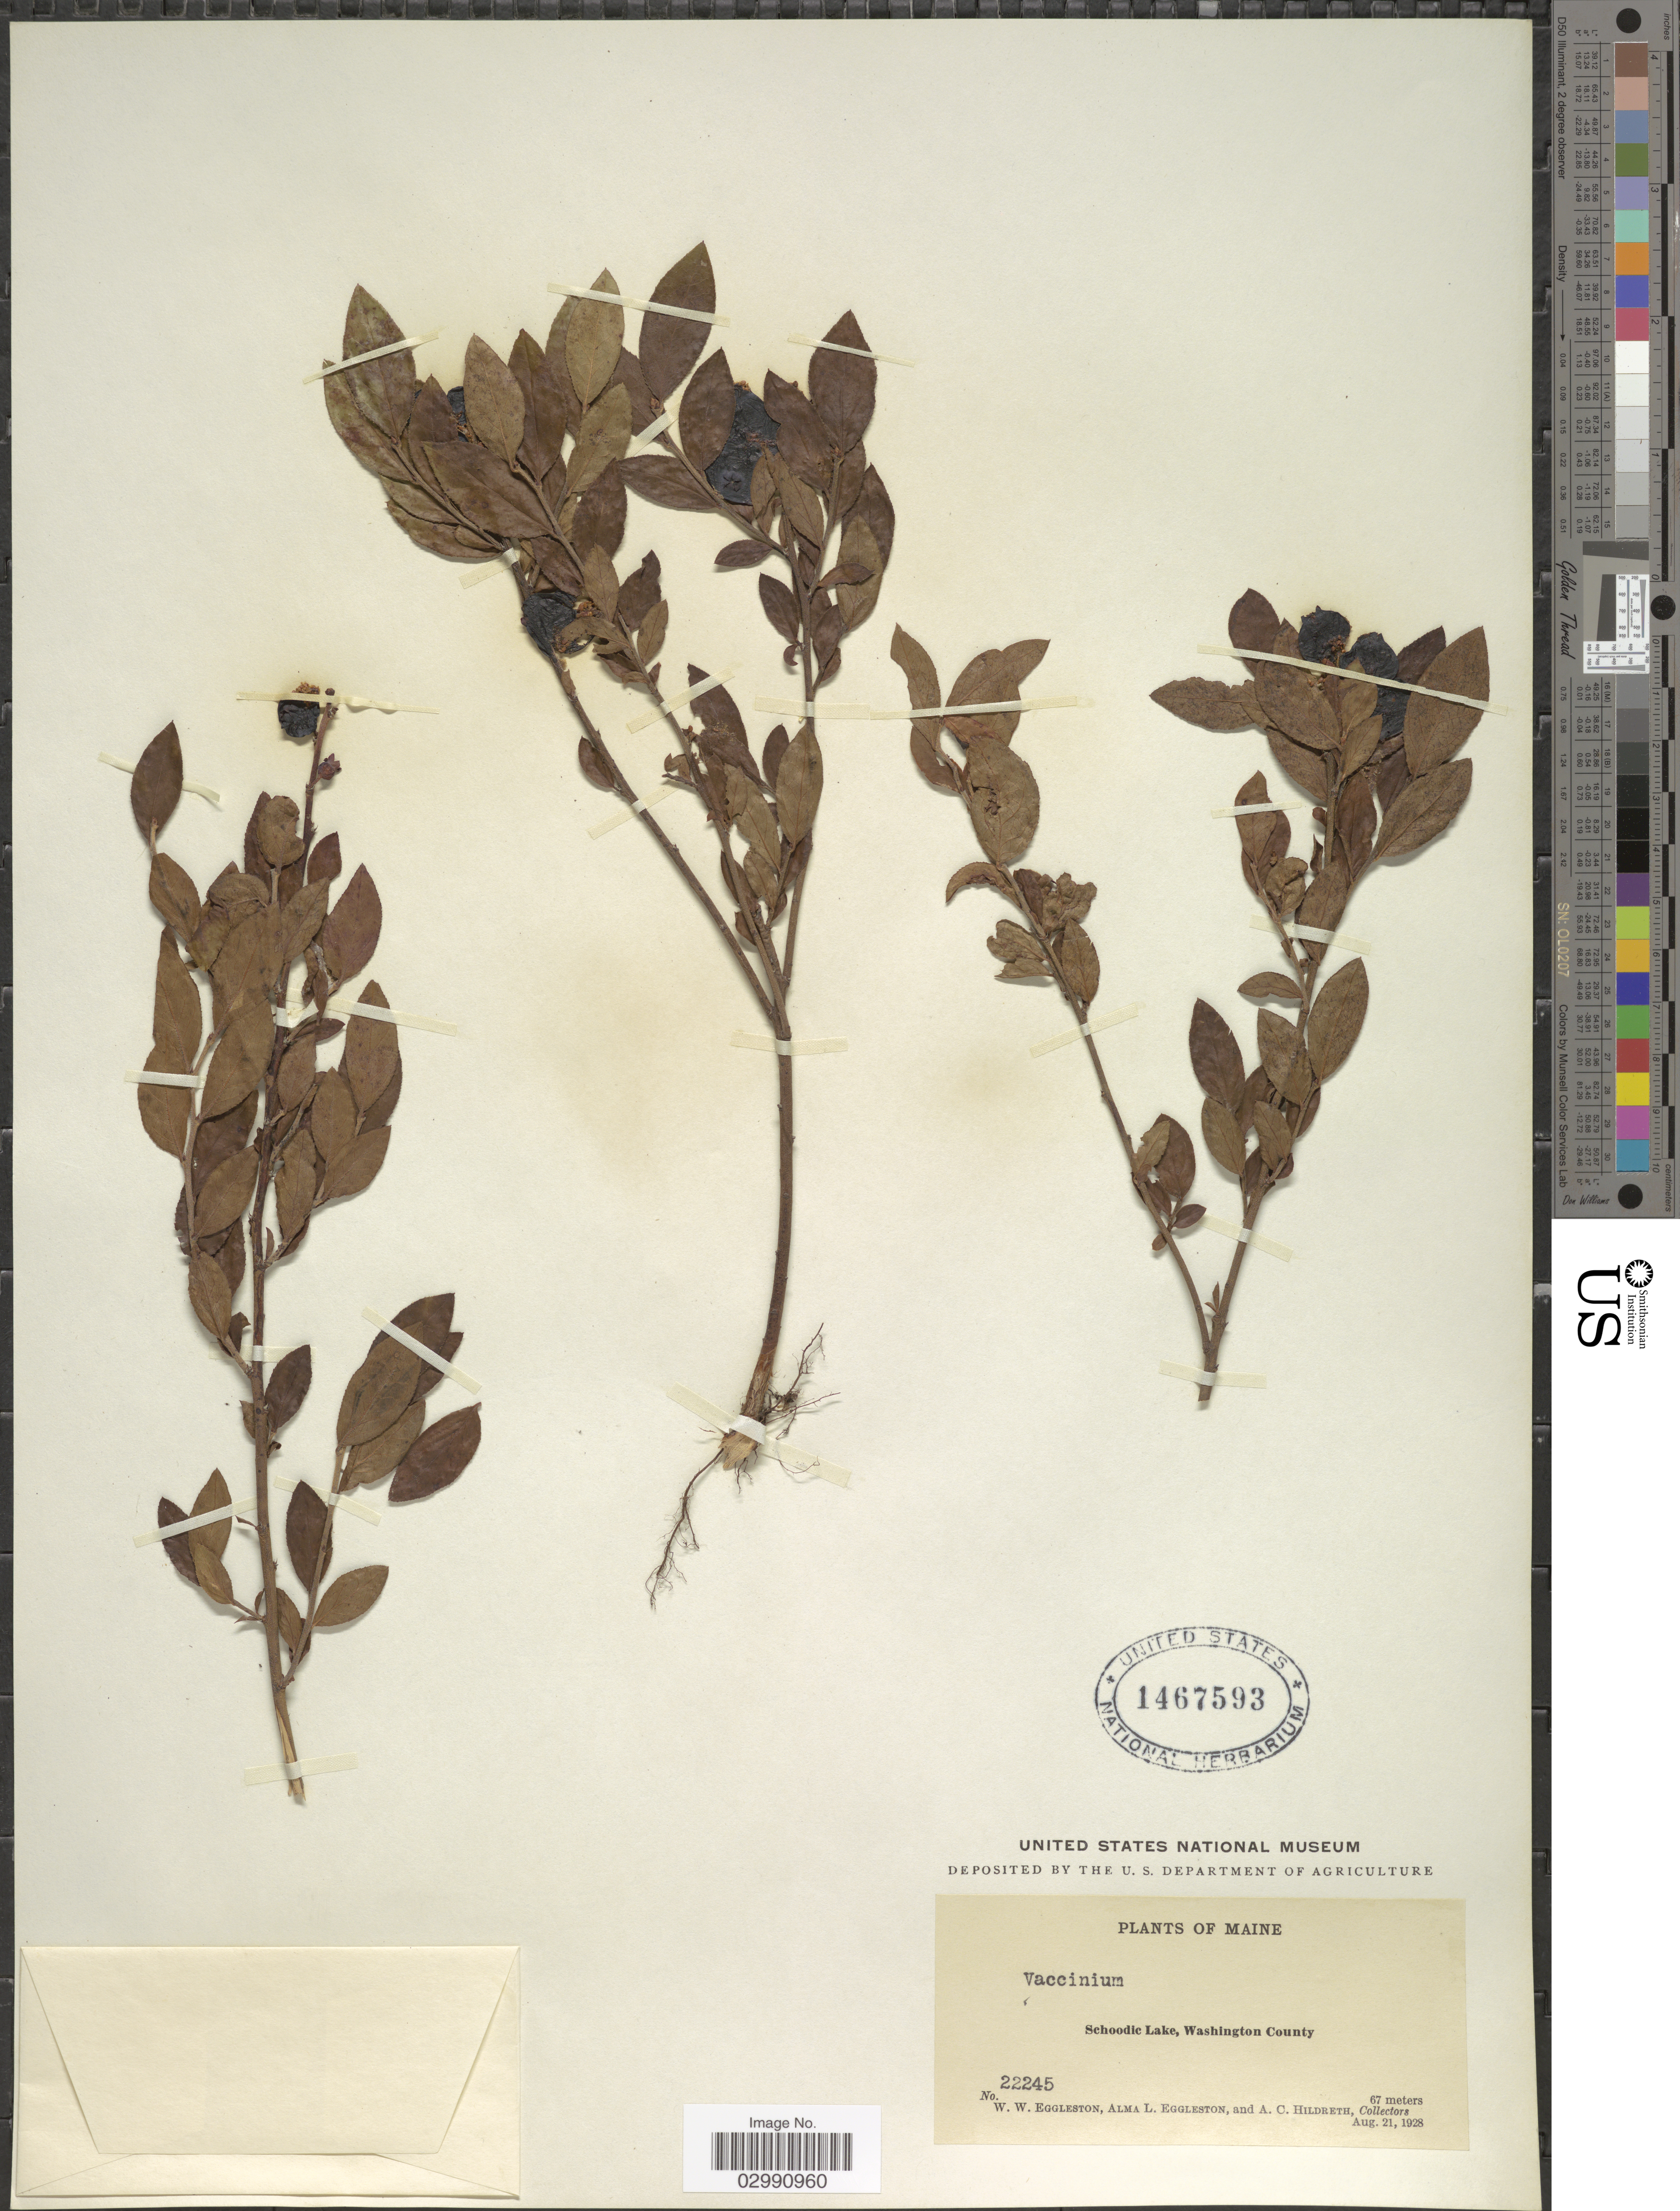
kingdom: Plantae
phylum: Tracheophyta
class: Magnoliopsida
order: Ericales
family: Ericaceae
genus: Vaccinium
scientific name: Vaccinium sp.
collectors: W. W. Eggleston, A. Eggleston & A. Hildreth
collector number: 22245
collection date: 1928-08-21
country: United States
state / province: Maine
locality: Schoodic Lake, Washington County.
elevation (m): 67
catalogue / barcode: US 1467593